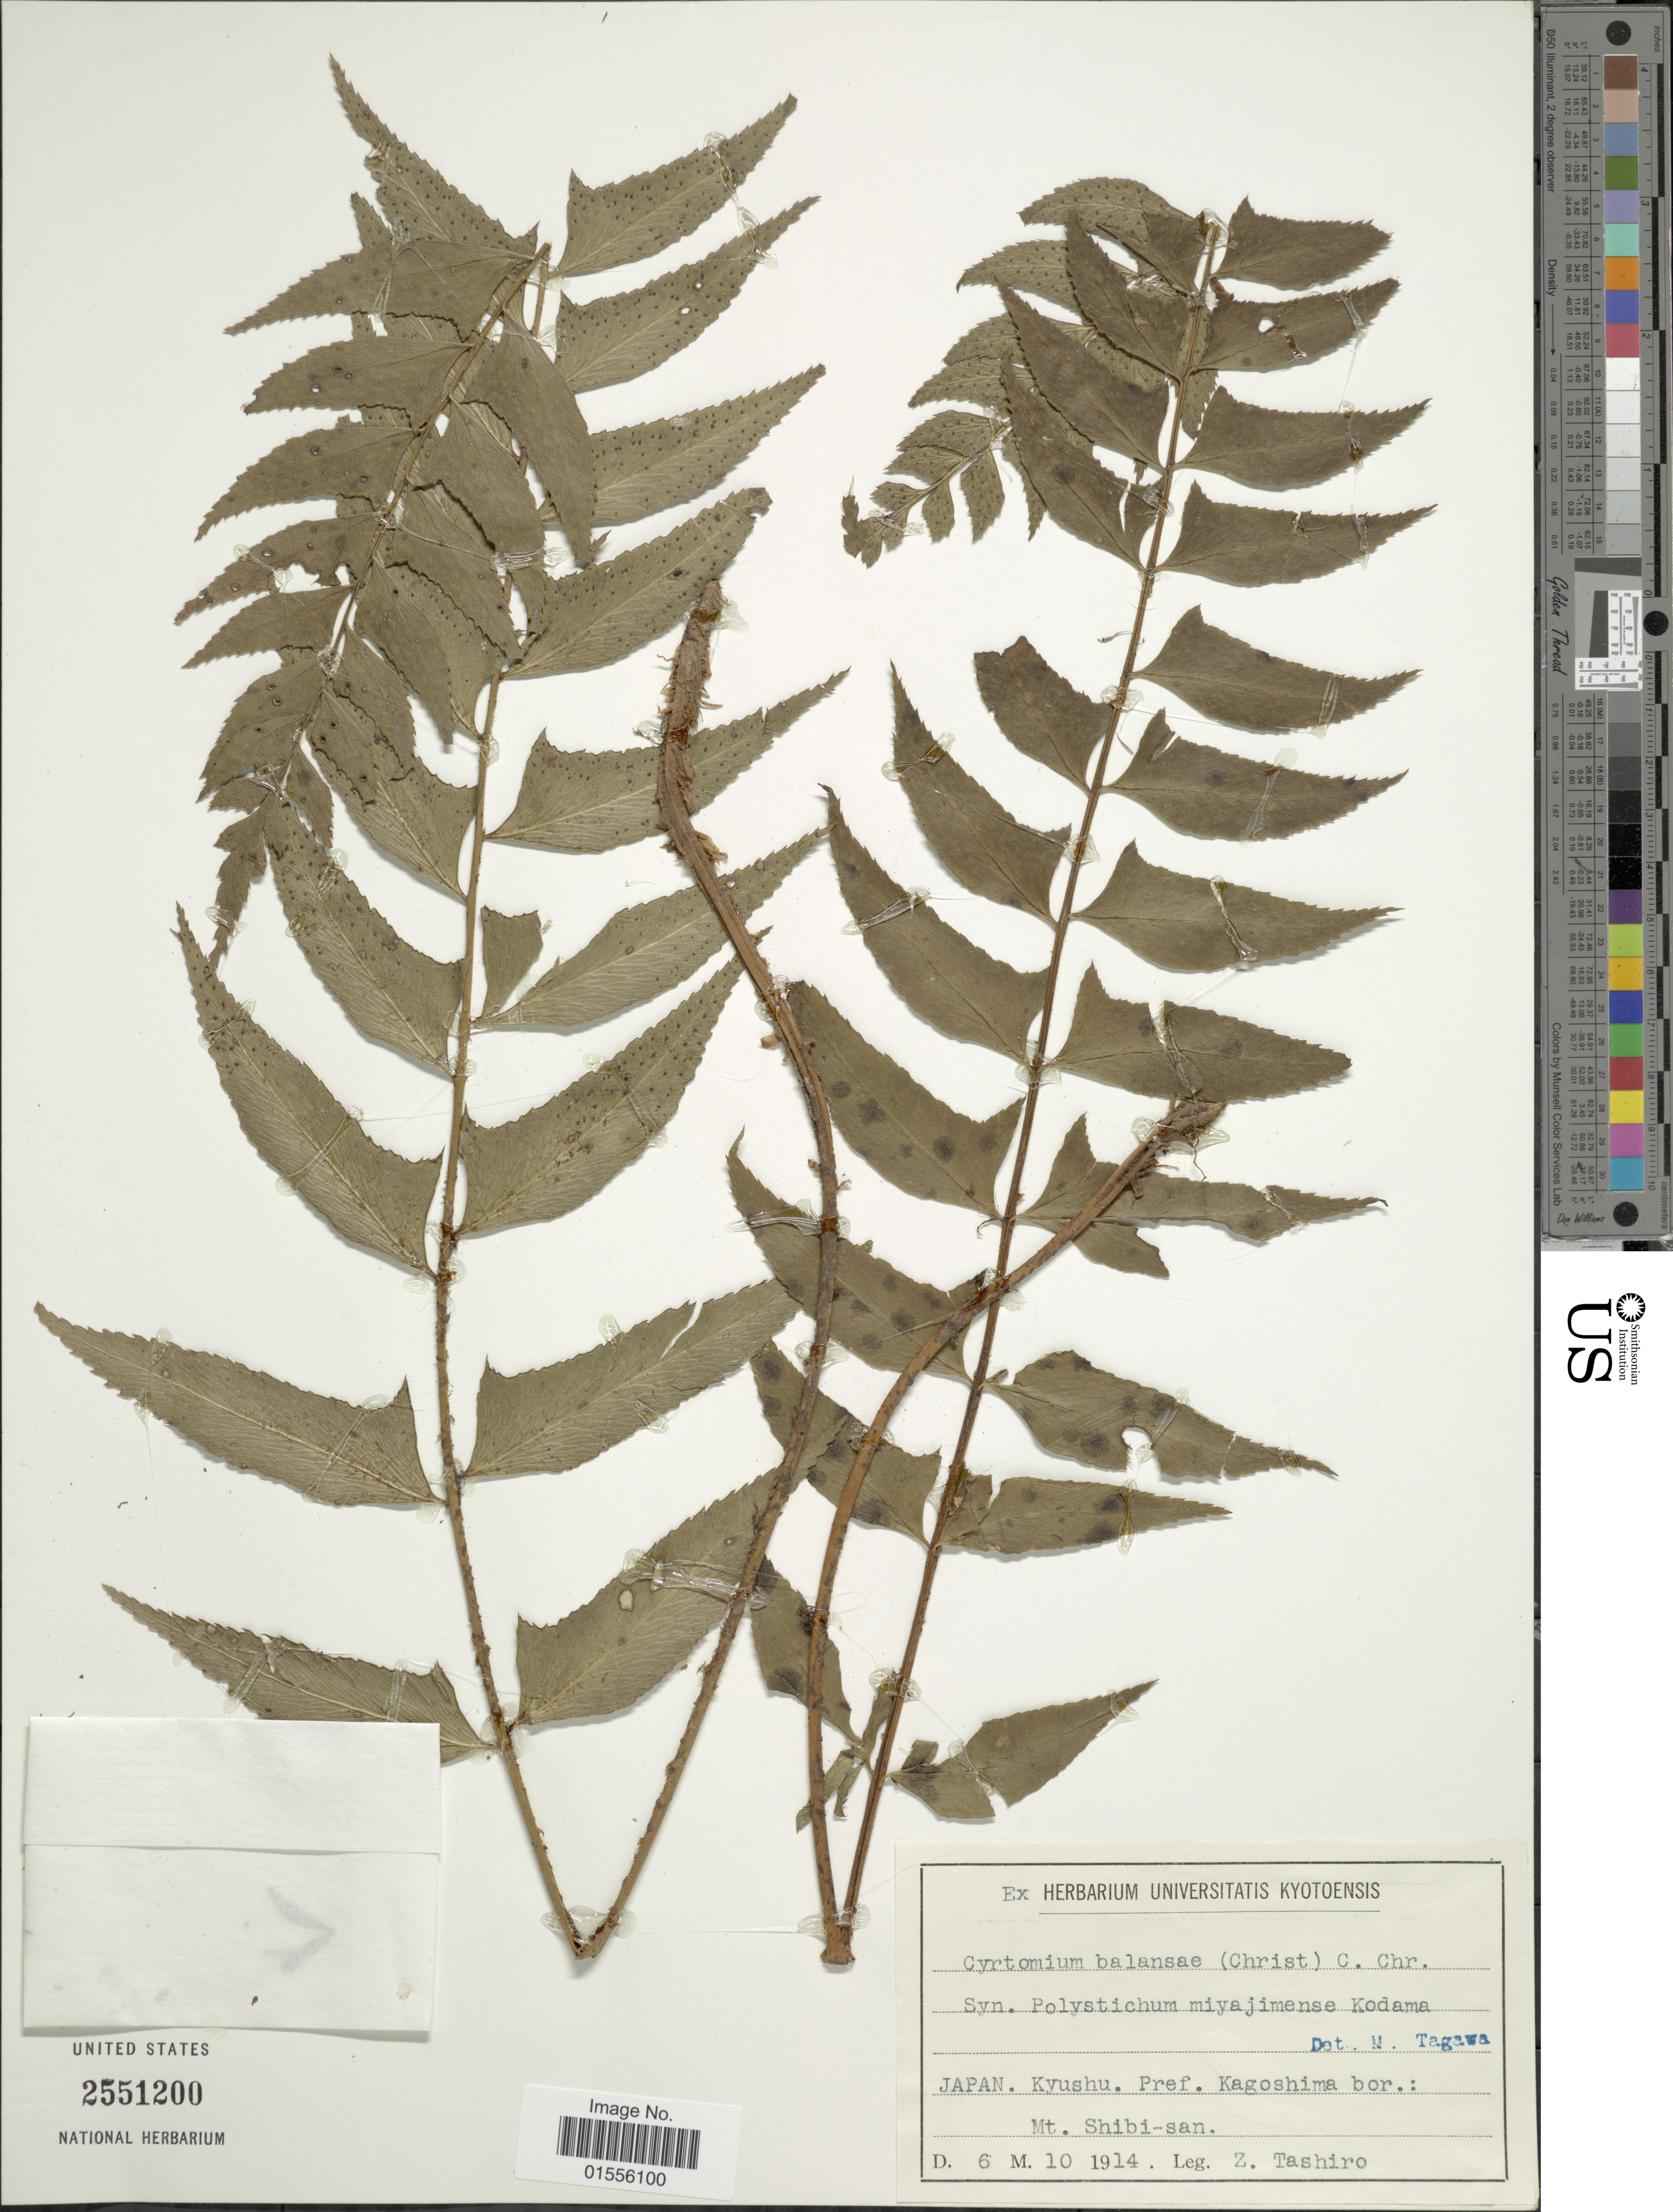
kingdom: Plantae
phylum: Tracheophyta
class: Polypodiopsida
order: Polypodiales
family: Dryopteridaceae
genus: Cyrtomium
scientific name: Cyrtomium balansae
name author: (Christ) C. Chr.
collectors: Z. Tashiro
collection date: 1914-10-06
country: Japan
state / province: Kagosima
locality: Kyushu Pref Kagoshima, Mt. Shibi-san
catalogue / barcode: US 2551200